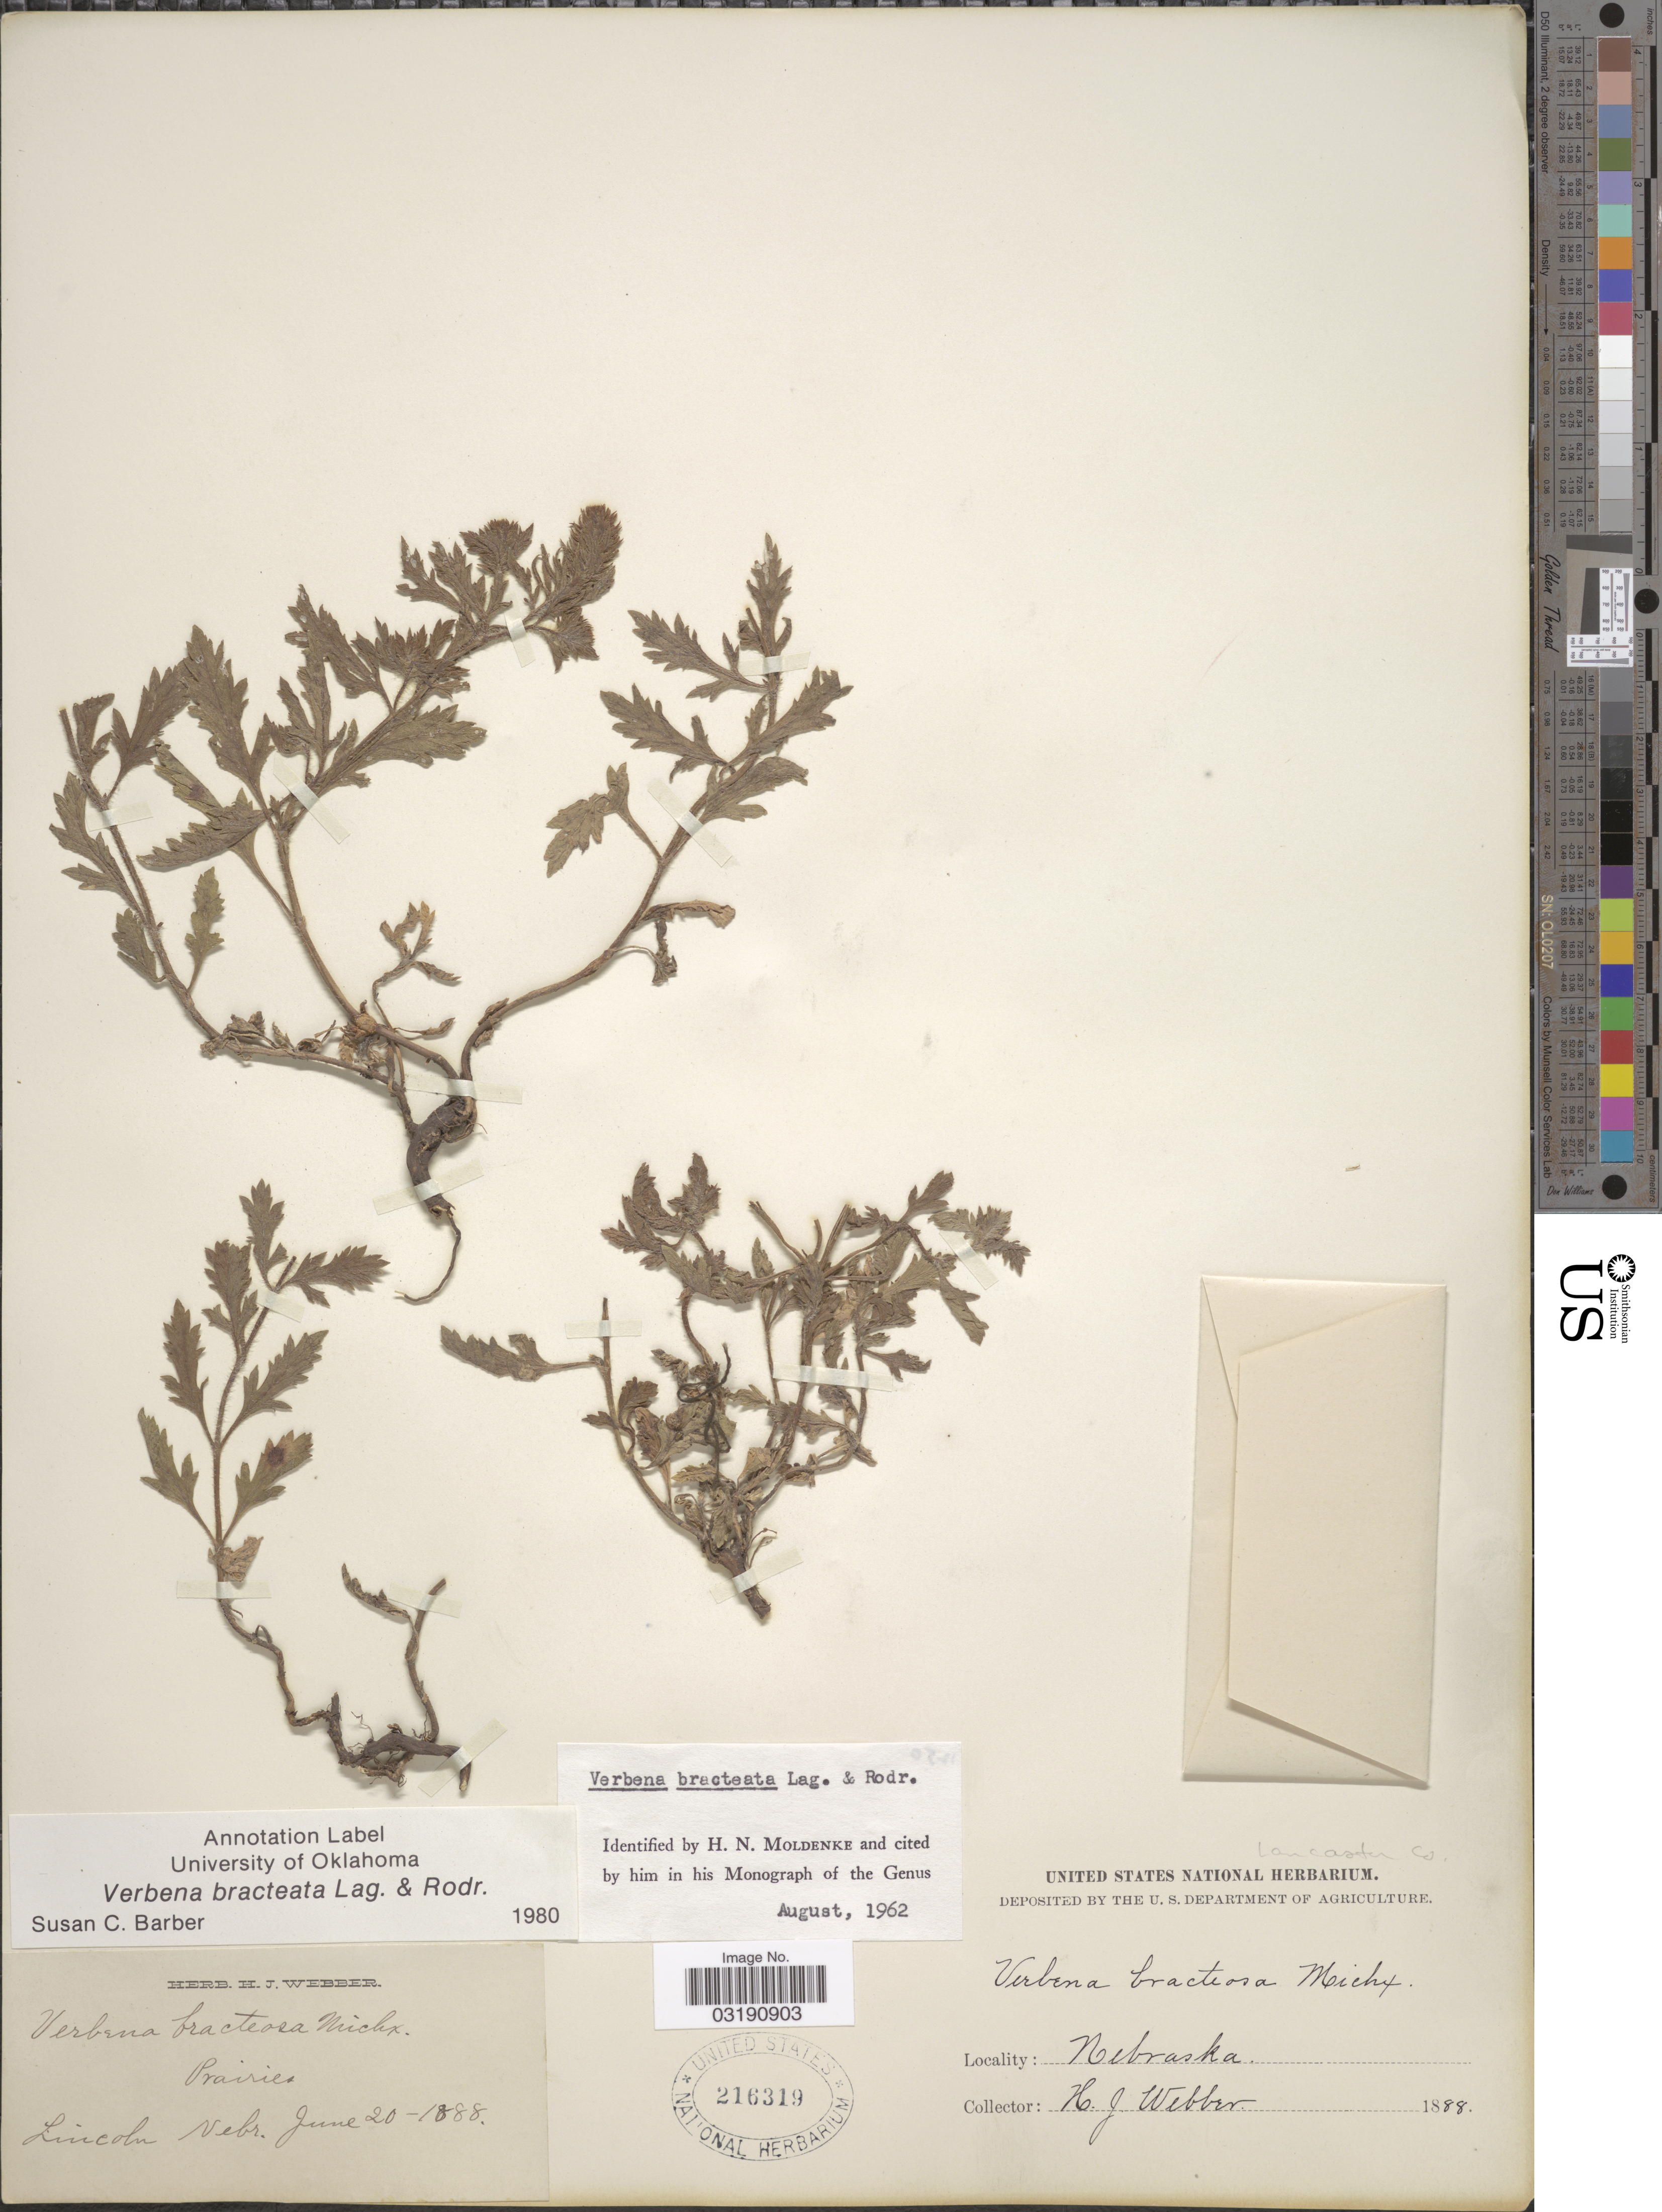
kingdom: Plantae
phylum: Tracheophyta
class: Magnoliopsida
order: Lamiales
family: Verbenaceae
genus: Verbena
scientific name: Verbena bracteata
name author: Cav. ex Lag. & Rodr.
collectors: H. Webber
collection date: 1888-06-20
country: United States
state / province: Nebraska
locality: Lincoln. Lancaster Co.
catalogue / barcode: US 216319